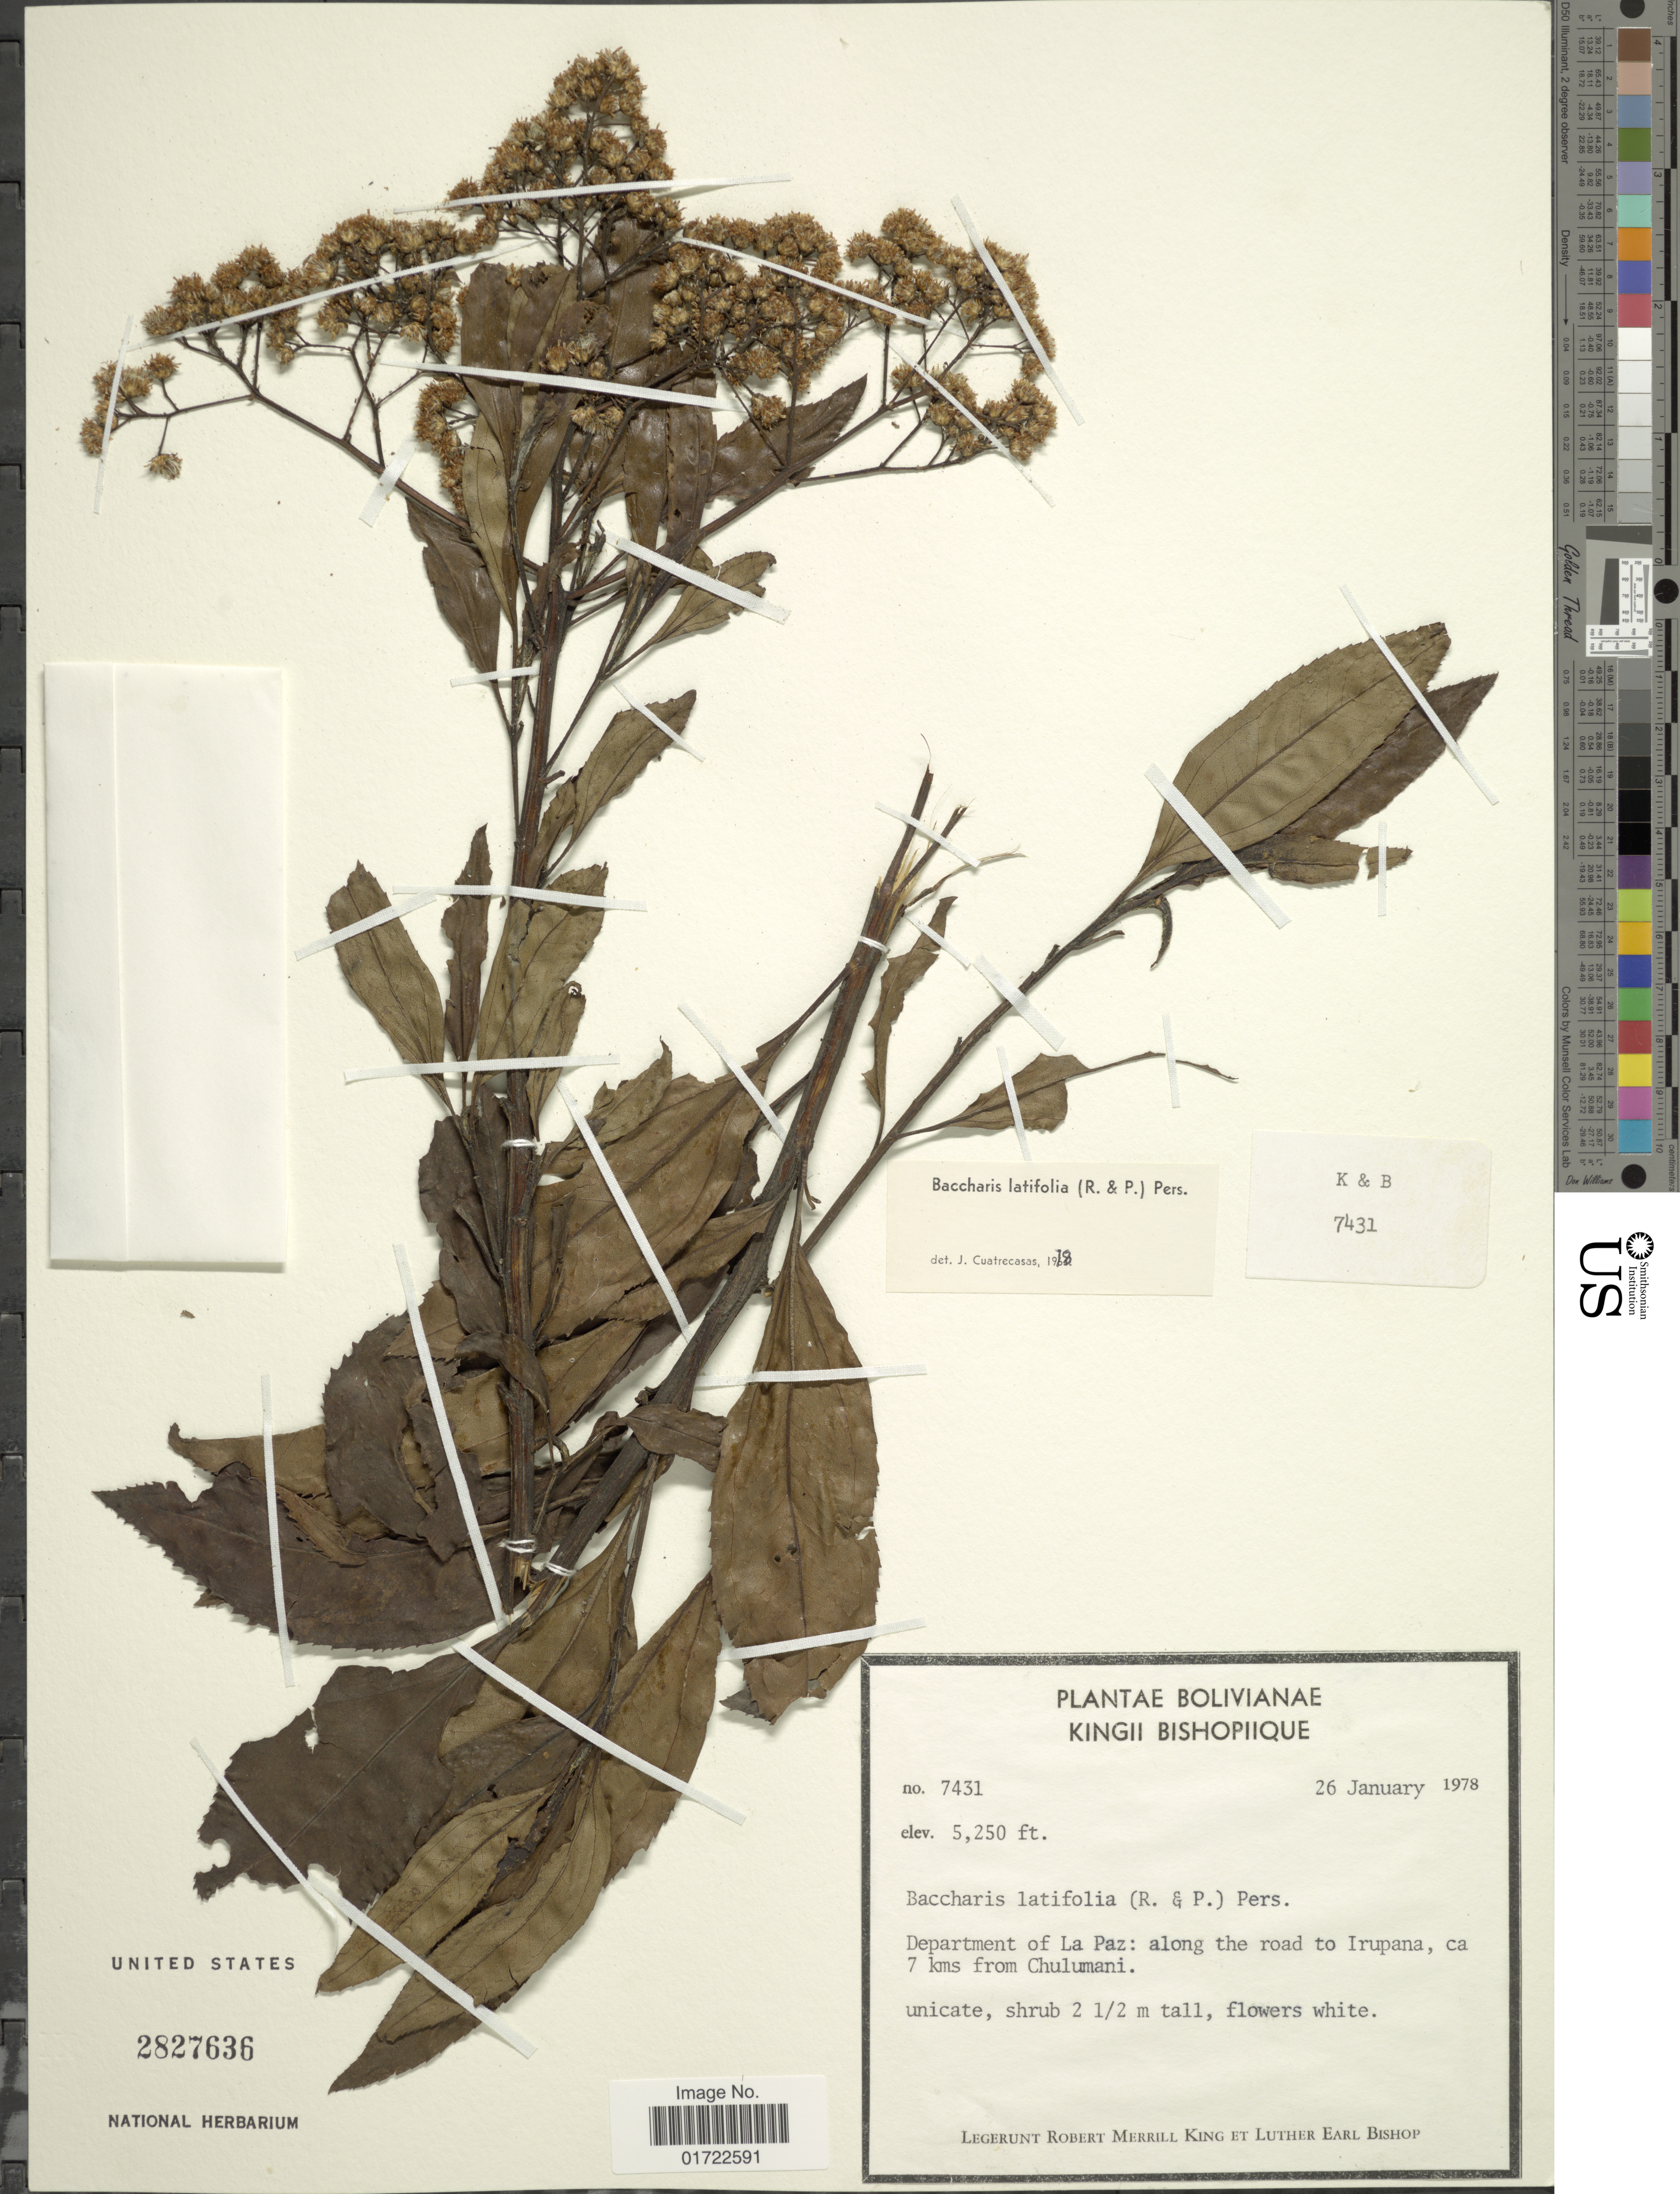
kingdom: Plantae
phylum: Tracheophyta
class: Magnoliopsida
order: Asterales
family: Asteraceae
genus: Baccharis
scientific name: Baccharis latifolia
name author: (Ruiz & Pav.) Pers.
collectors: R. M. King & L. E. Bishop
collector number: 7431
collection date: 1978-01-26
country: Bolivia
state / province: La Paz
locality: Along the road to Irupana, ca. 7 kms from Chulumani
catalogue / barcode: US 2827636